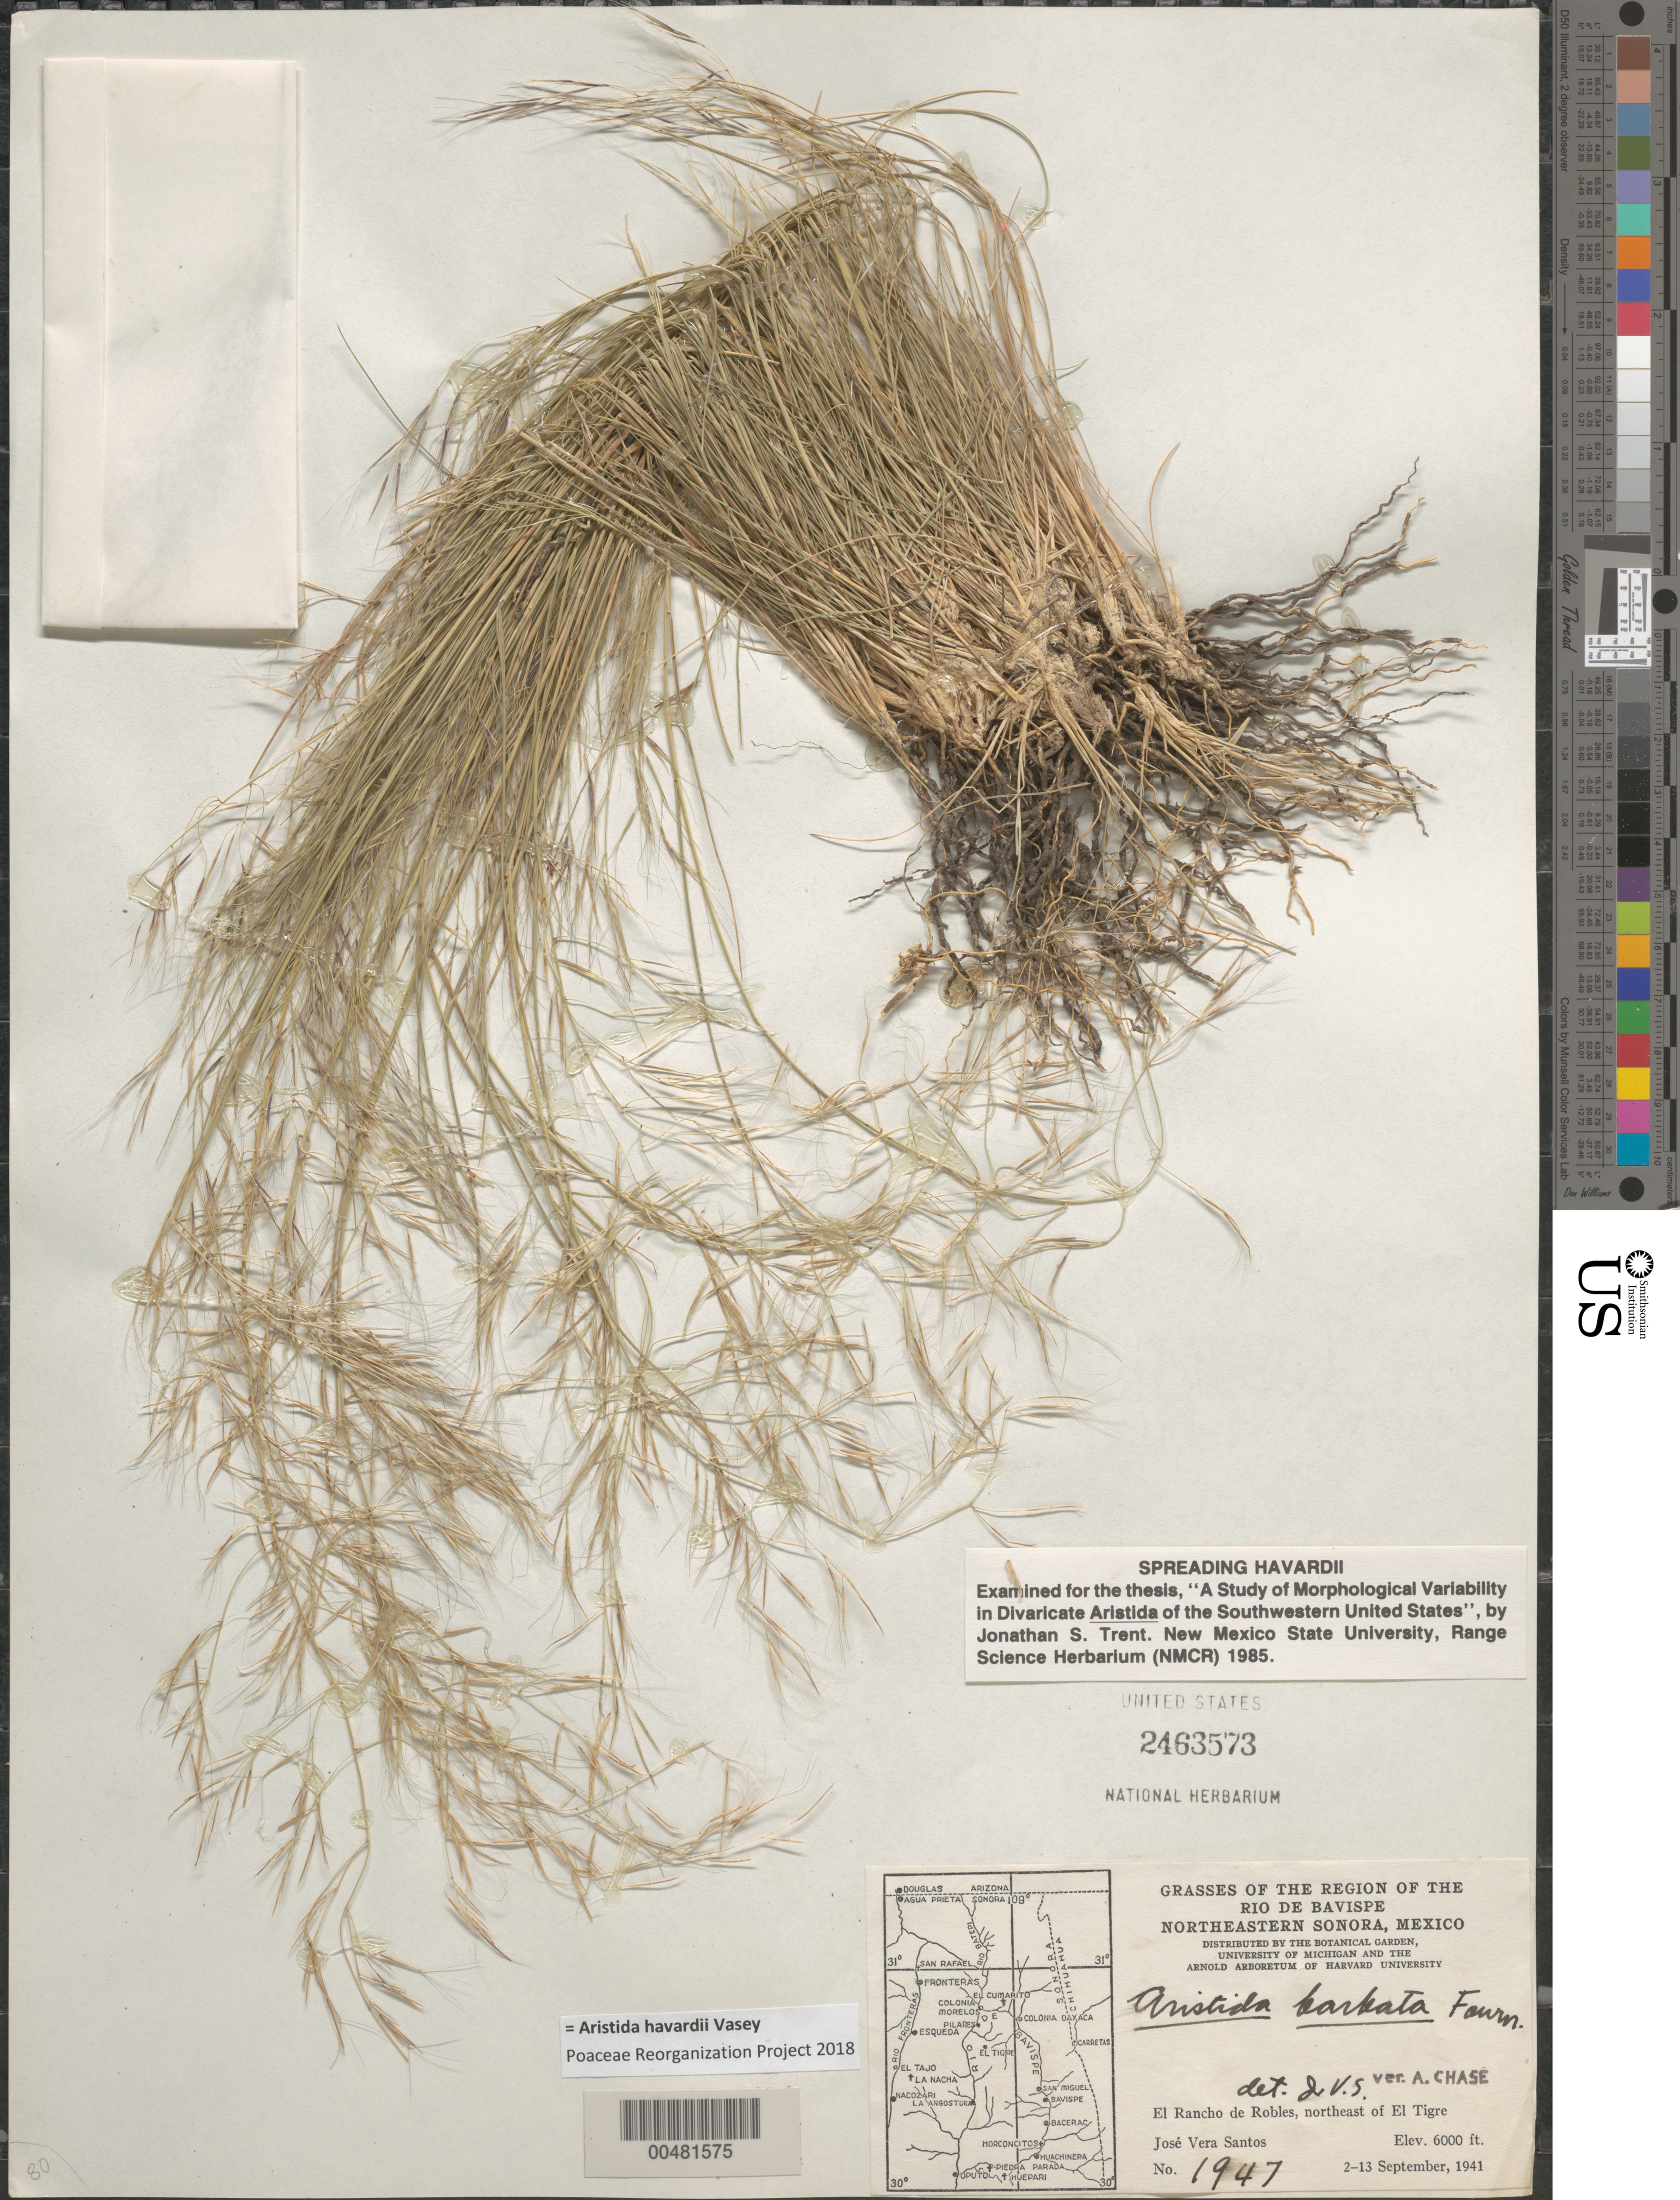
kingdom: Plantae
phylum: Tracheophyta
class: Liliopsida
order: Poales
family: Poaceae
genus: Aristida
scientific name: Aristida havardii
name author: Vasey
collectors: J. V. Santos & J. V. Santos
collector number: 1947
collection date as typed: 2 Sep 1941 to 13 Sep 1941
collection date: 1941-09-02/1941-09-13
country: Mexico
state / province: Sonora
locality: Region of the Rio de Bavispe, NE Sonora, El Rancho de Robles, NE of El Tigre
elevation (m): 1829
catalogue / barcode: US 2463573